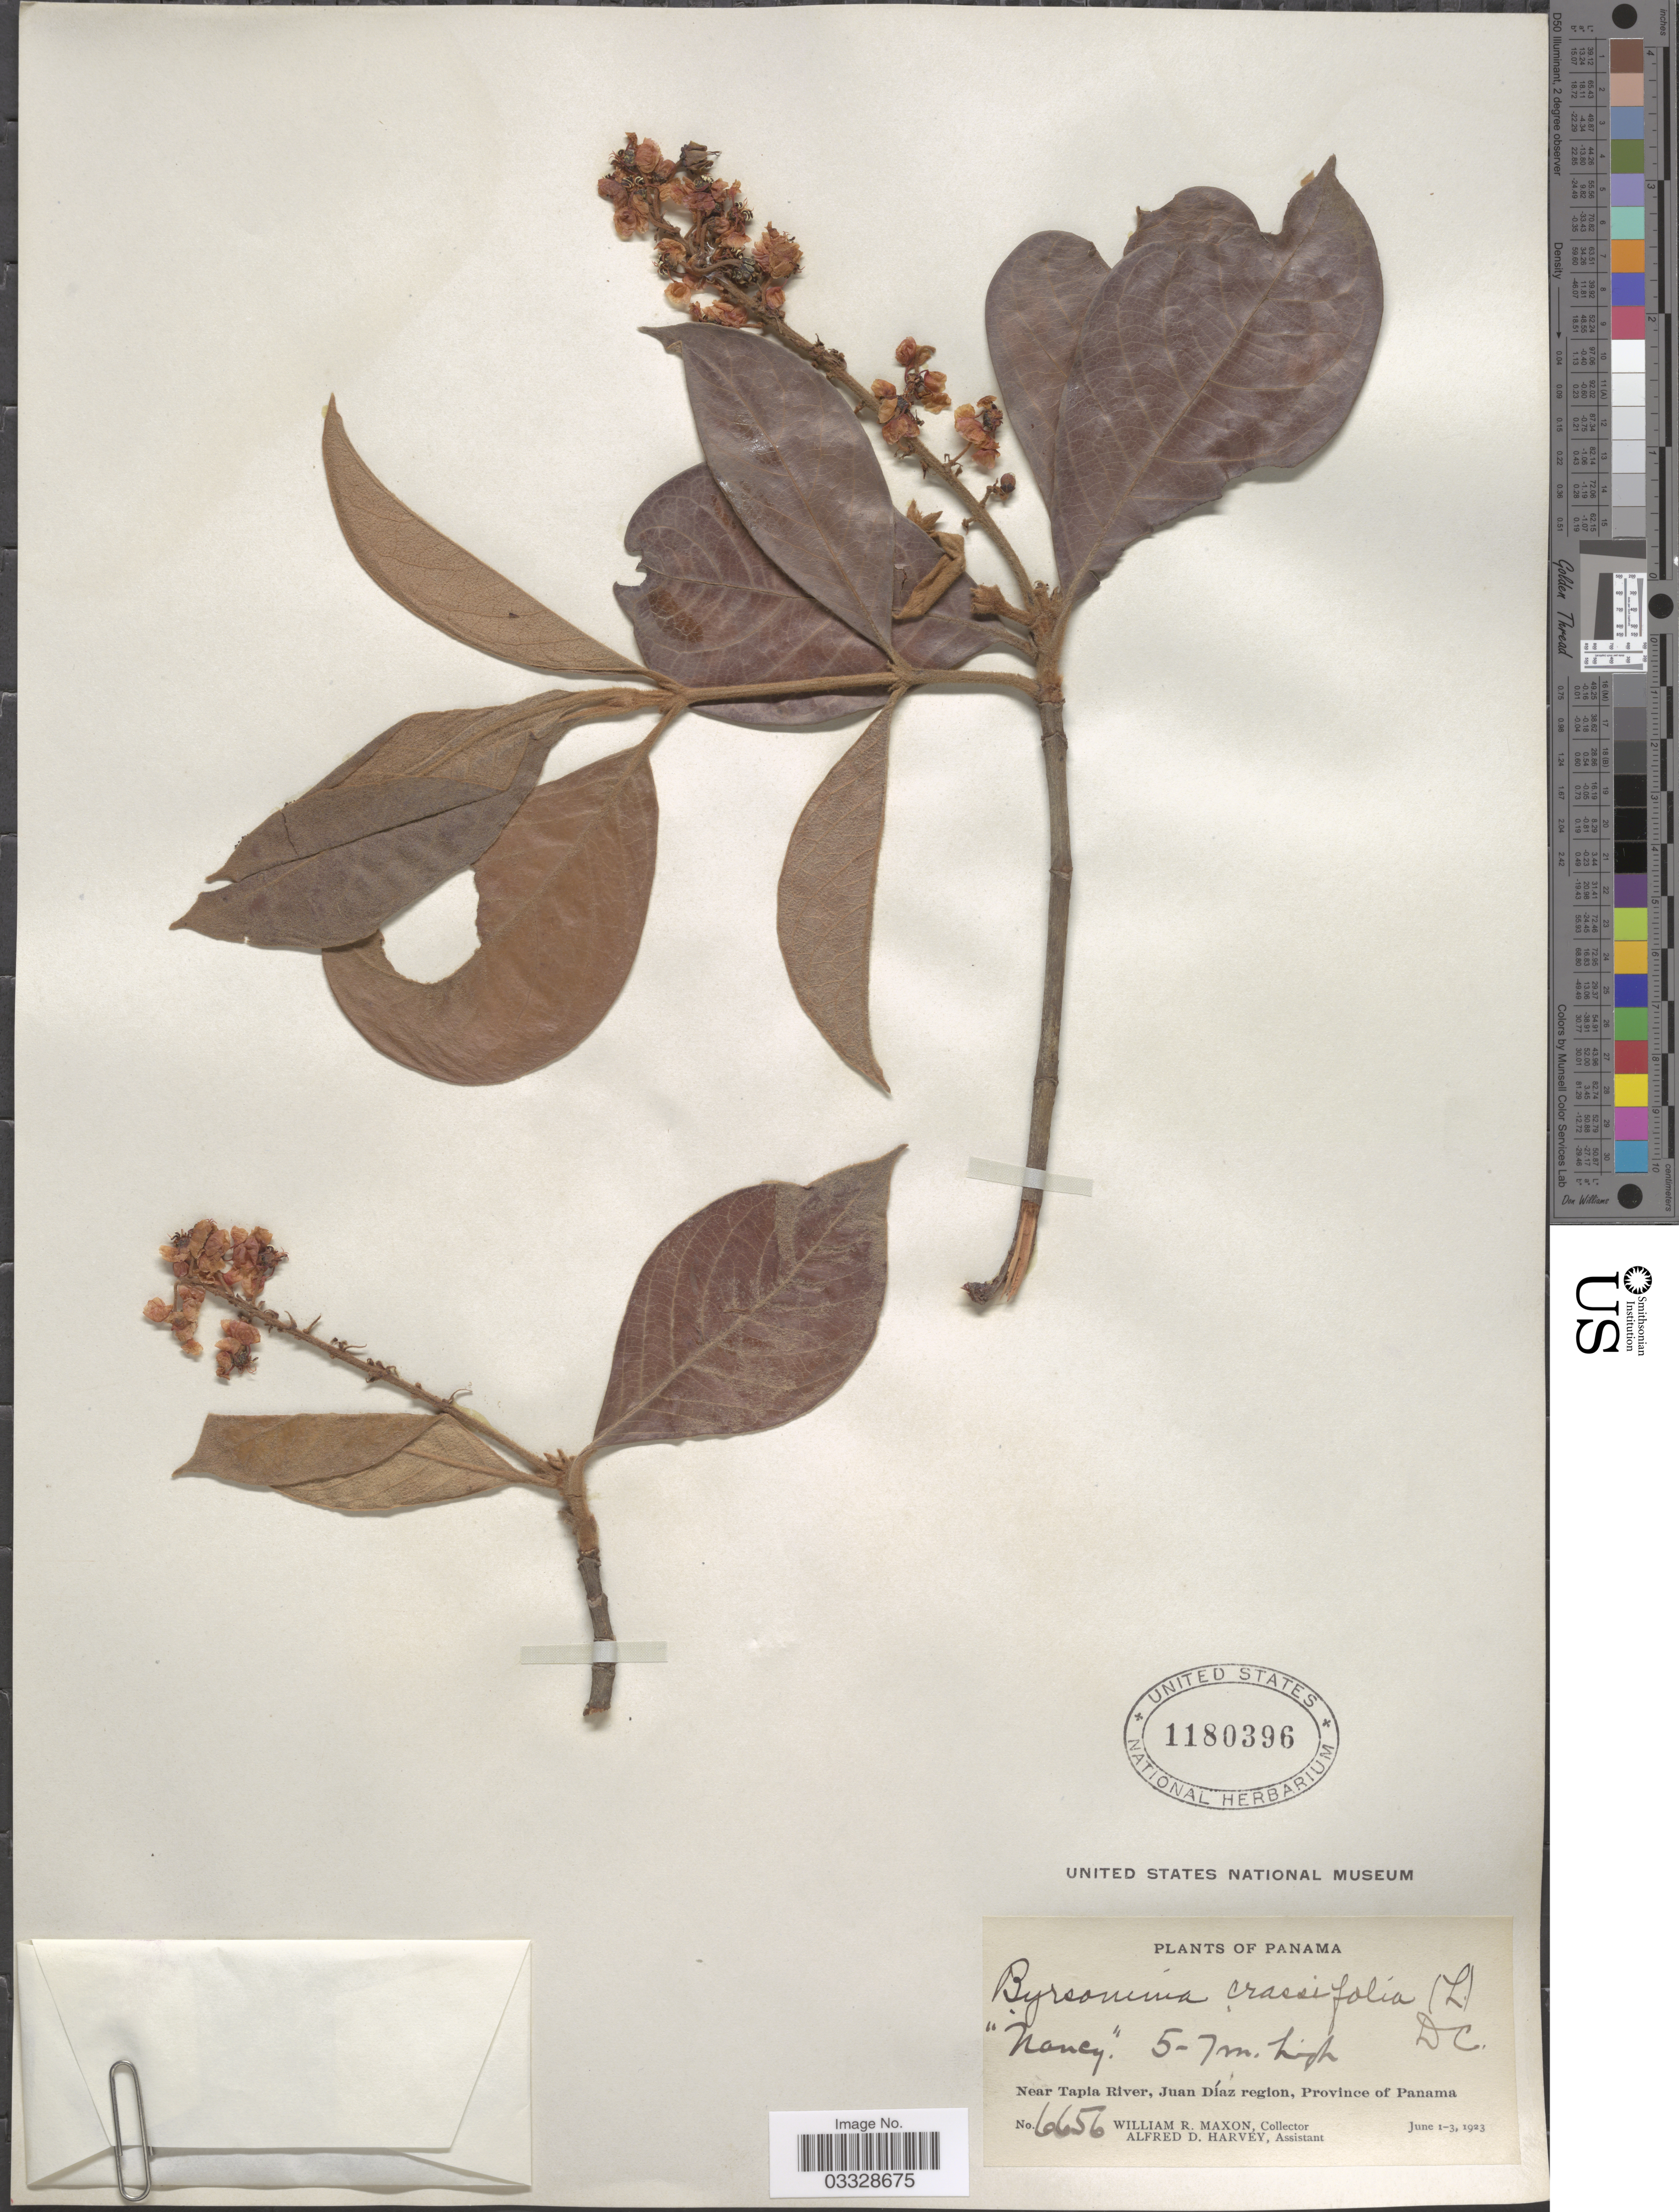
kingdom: Plantae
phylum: Tracheophyta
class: Magnoliopsida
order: Malpighiales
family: Malpighiaceae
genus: Byrsonima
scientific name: Byrsonima crassifolia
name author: (L.) Kunth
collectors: W. R. Maxon & A. D. Harvey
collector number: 6656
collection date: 1923-06-01/1923-06-03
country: Panama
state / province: Panamá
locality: Near Tapia River, Juan Díaz region.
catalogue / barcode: US 1180396